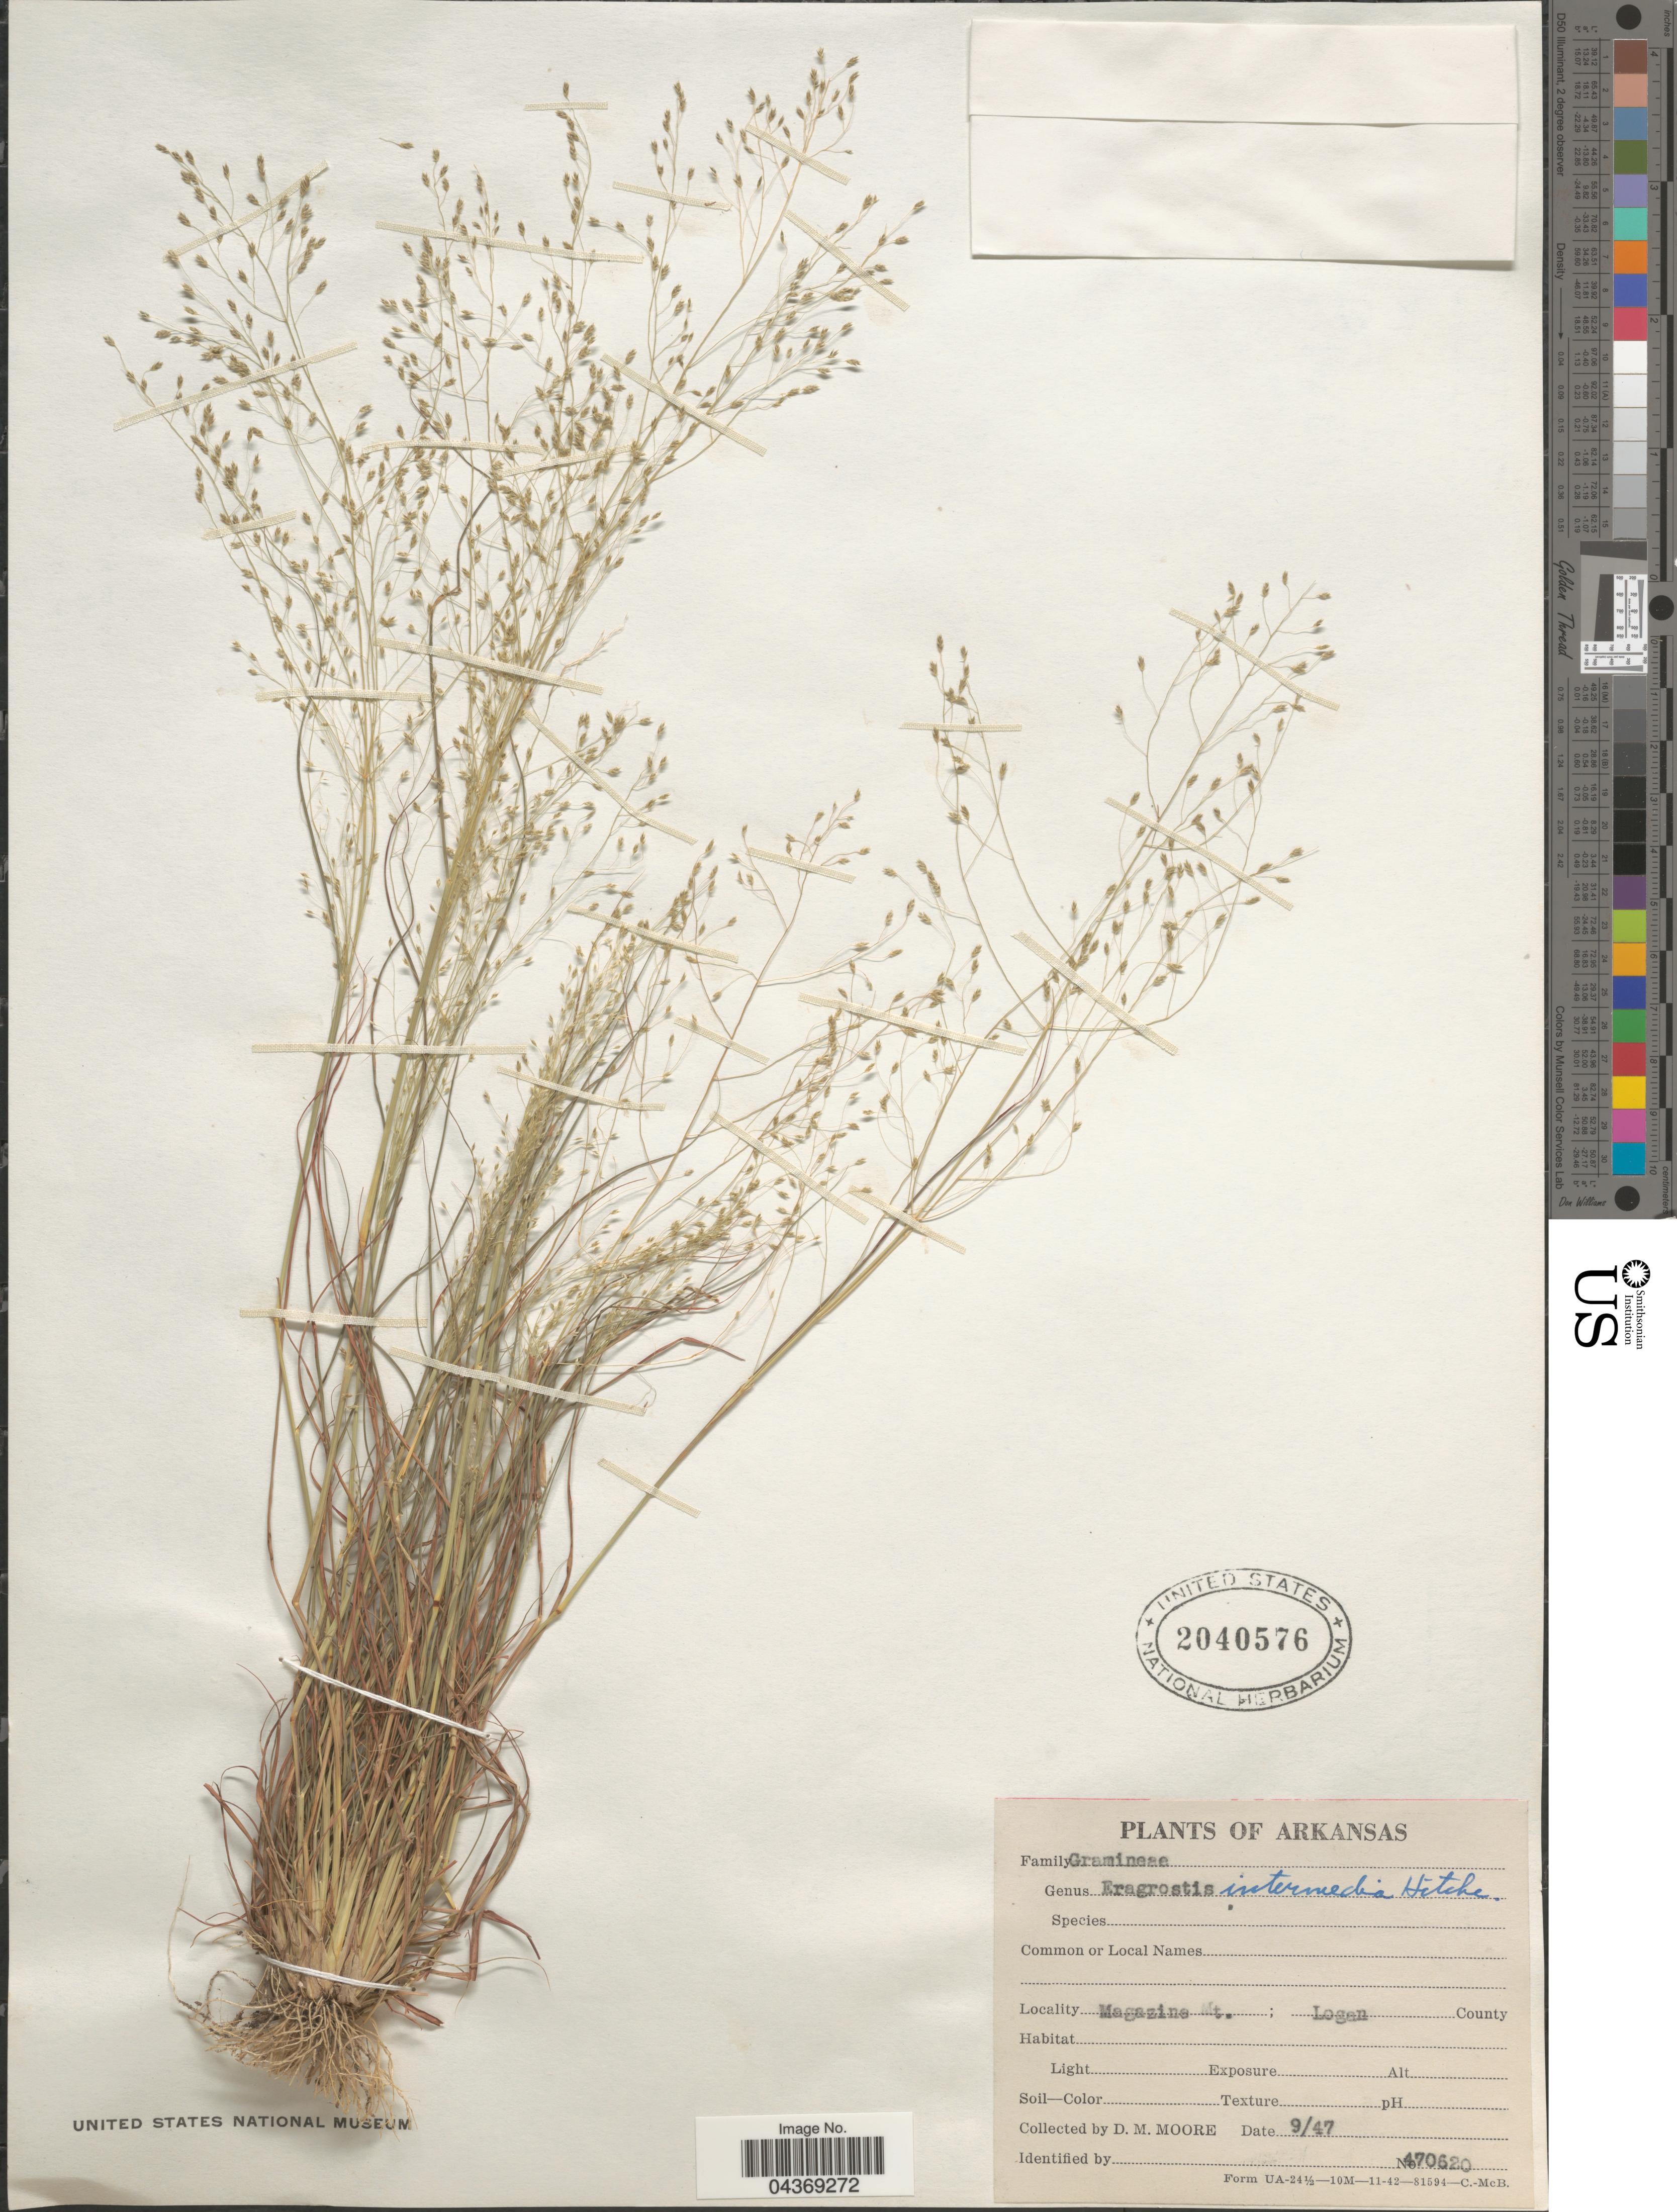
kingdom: Plantae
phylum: Tracheophyta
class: Liliopsida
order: Poales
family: Poaceae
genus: Eragrostis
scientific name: Eragrostis intermedia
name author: Hitchc.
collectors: D. Moore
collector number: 470620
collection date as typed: Transcribed d/m/y: /9/47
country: United States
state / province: Arkansas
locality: Magazine Mt.; Logan County.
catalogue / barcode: US 2040576